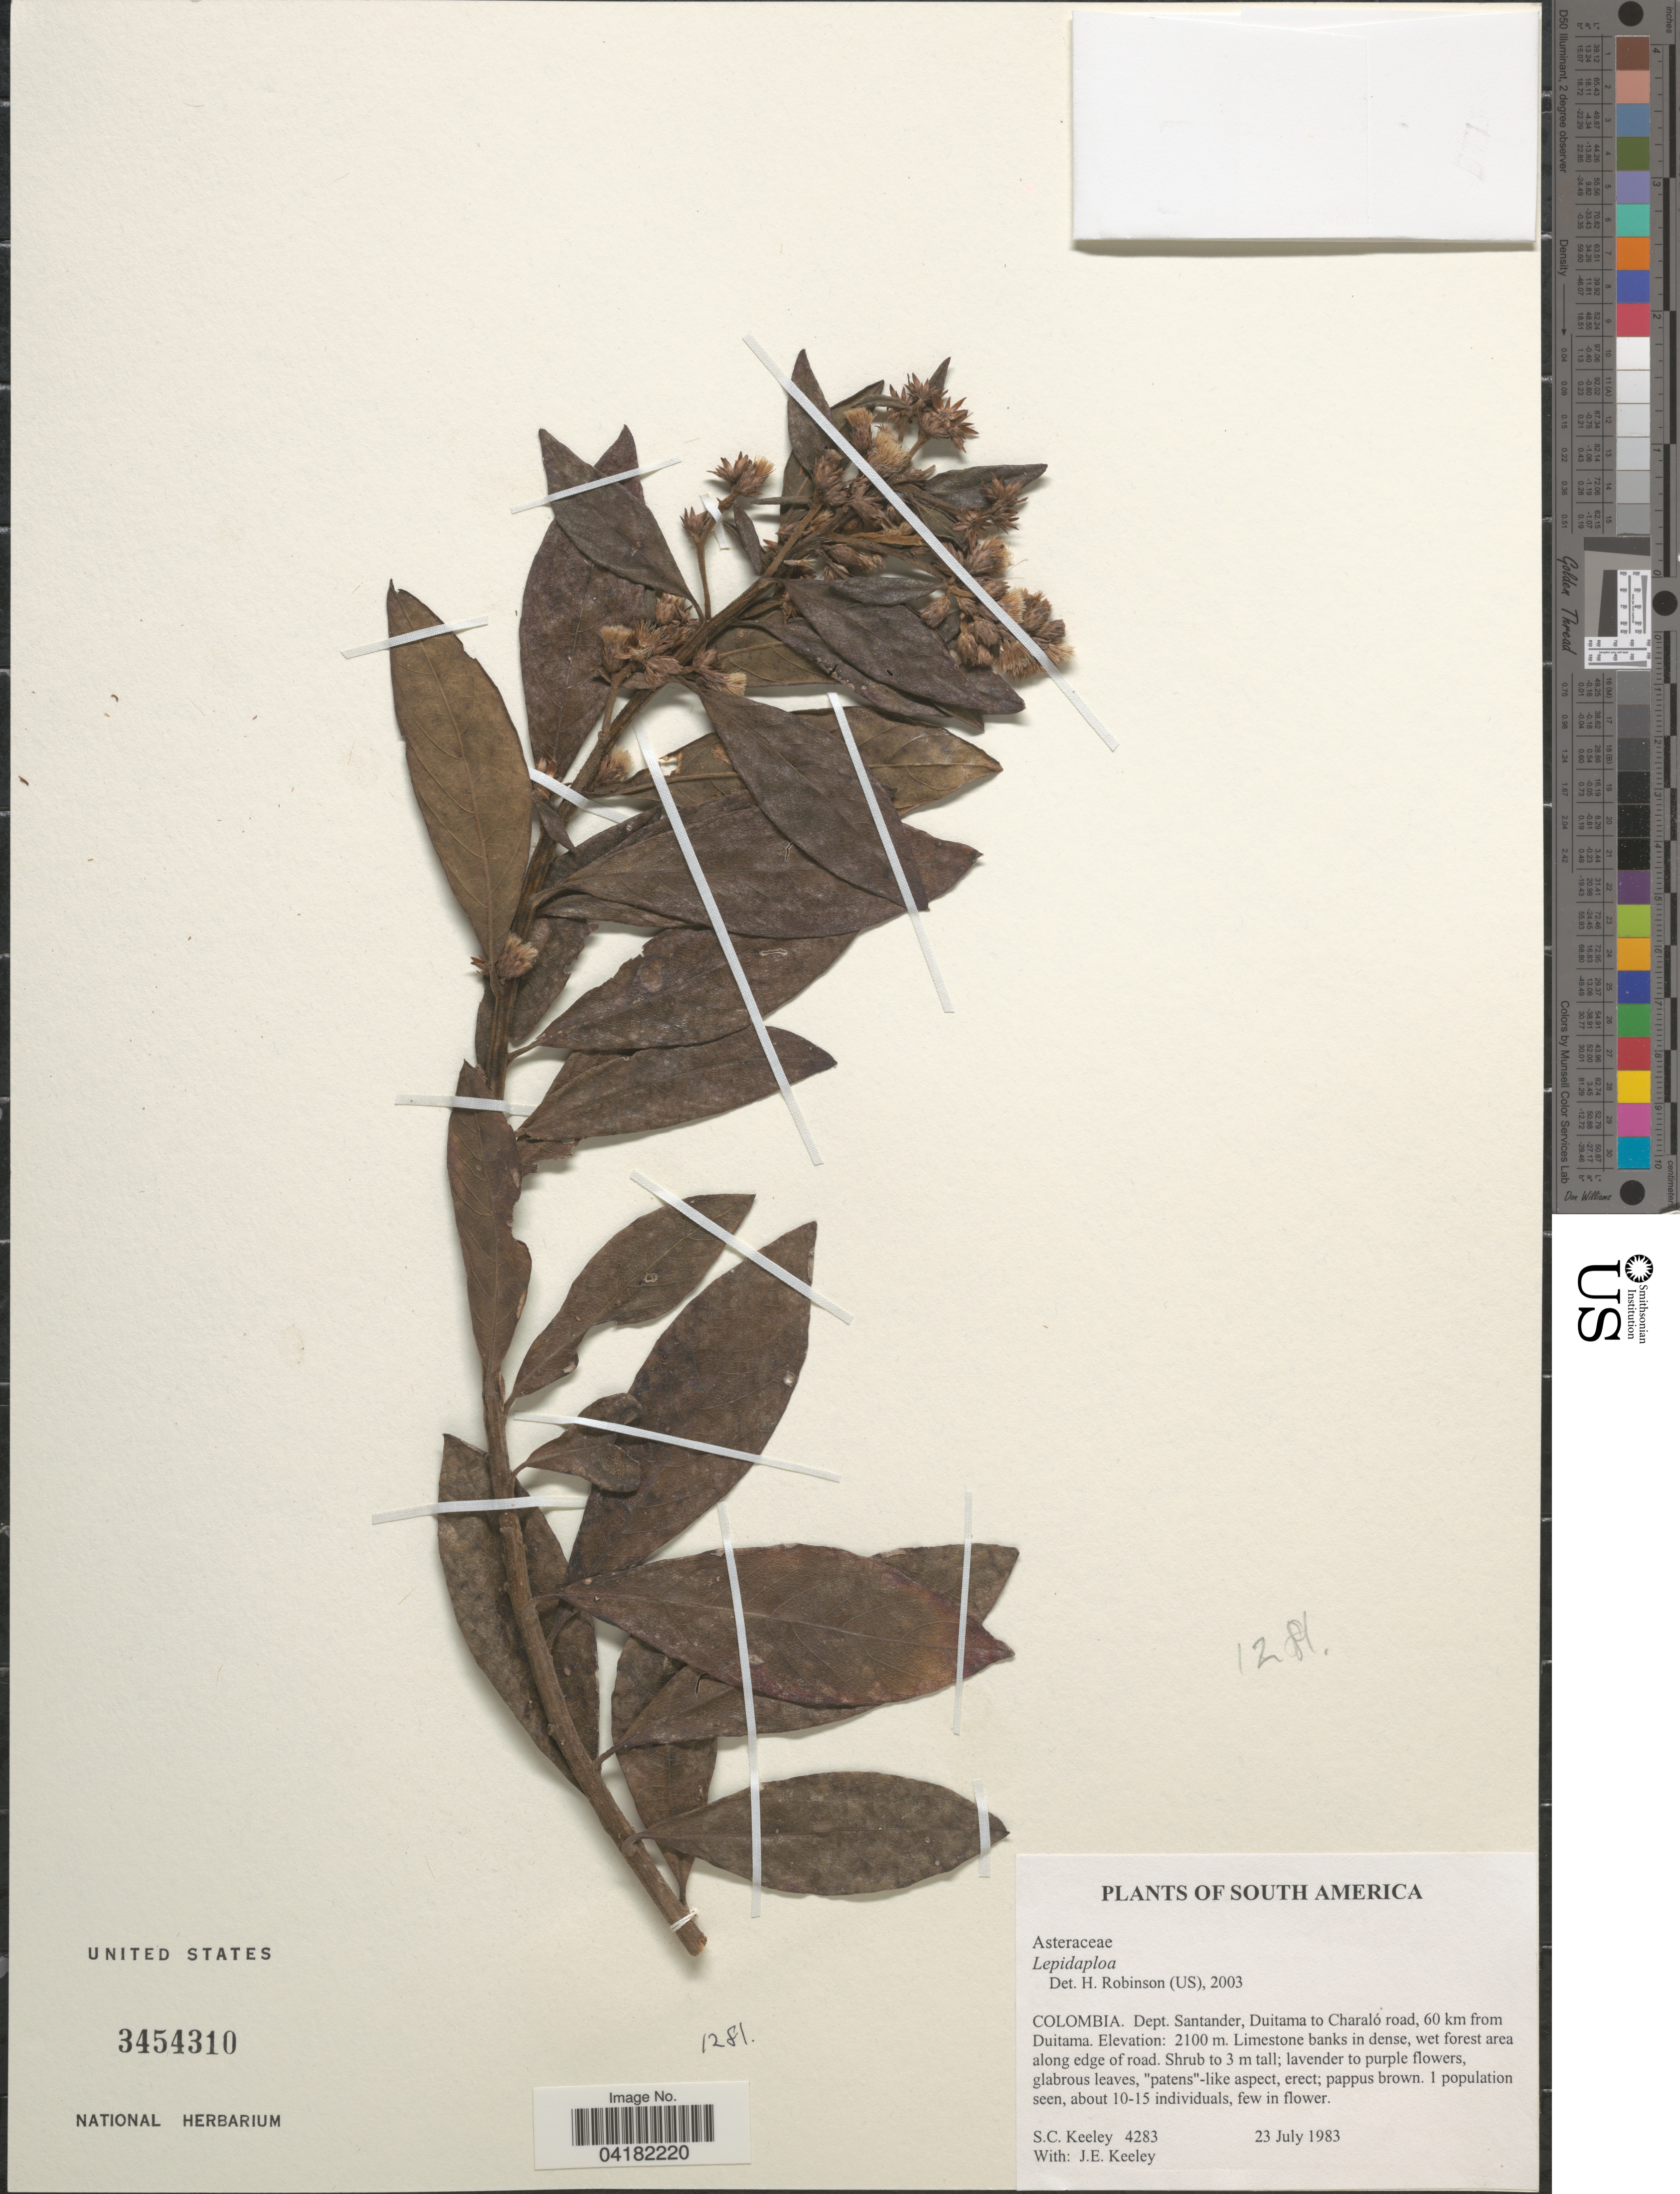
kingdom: Plantae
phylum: Tracheophyta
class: Magnoliopsida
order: Asterales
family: Asteraceae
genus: Lepidaploa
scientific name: Lepidaploa sp.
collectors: S. C. Keeley & J. E. Keeley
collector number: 4283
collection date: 1983-07-23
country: Colombia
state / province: Santander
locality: Dept. Santander, Duitama to Charaló road, 60 km from Duitana.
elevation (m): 2100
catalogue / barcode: US 3454310